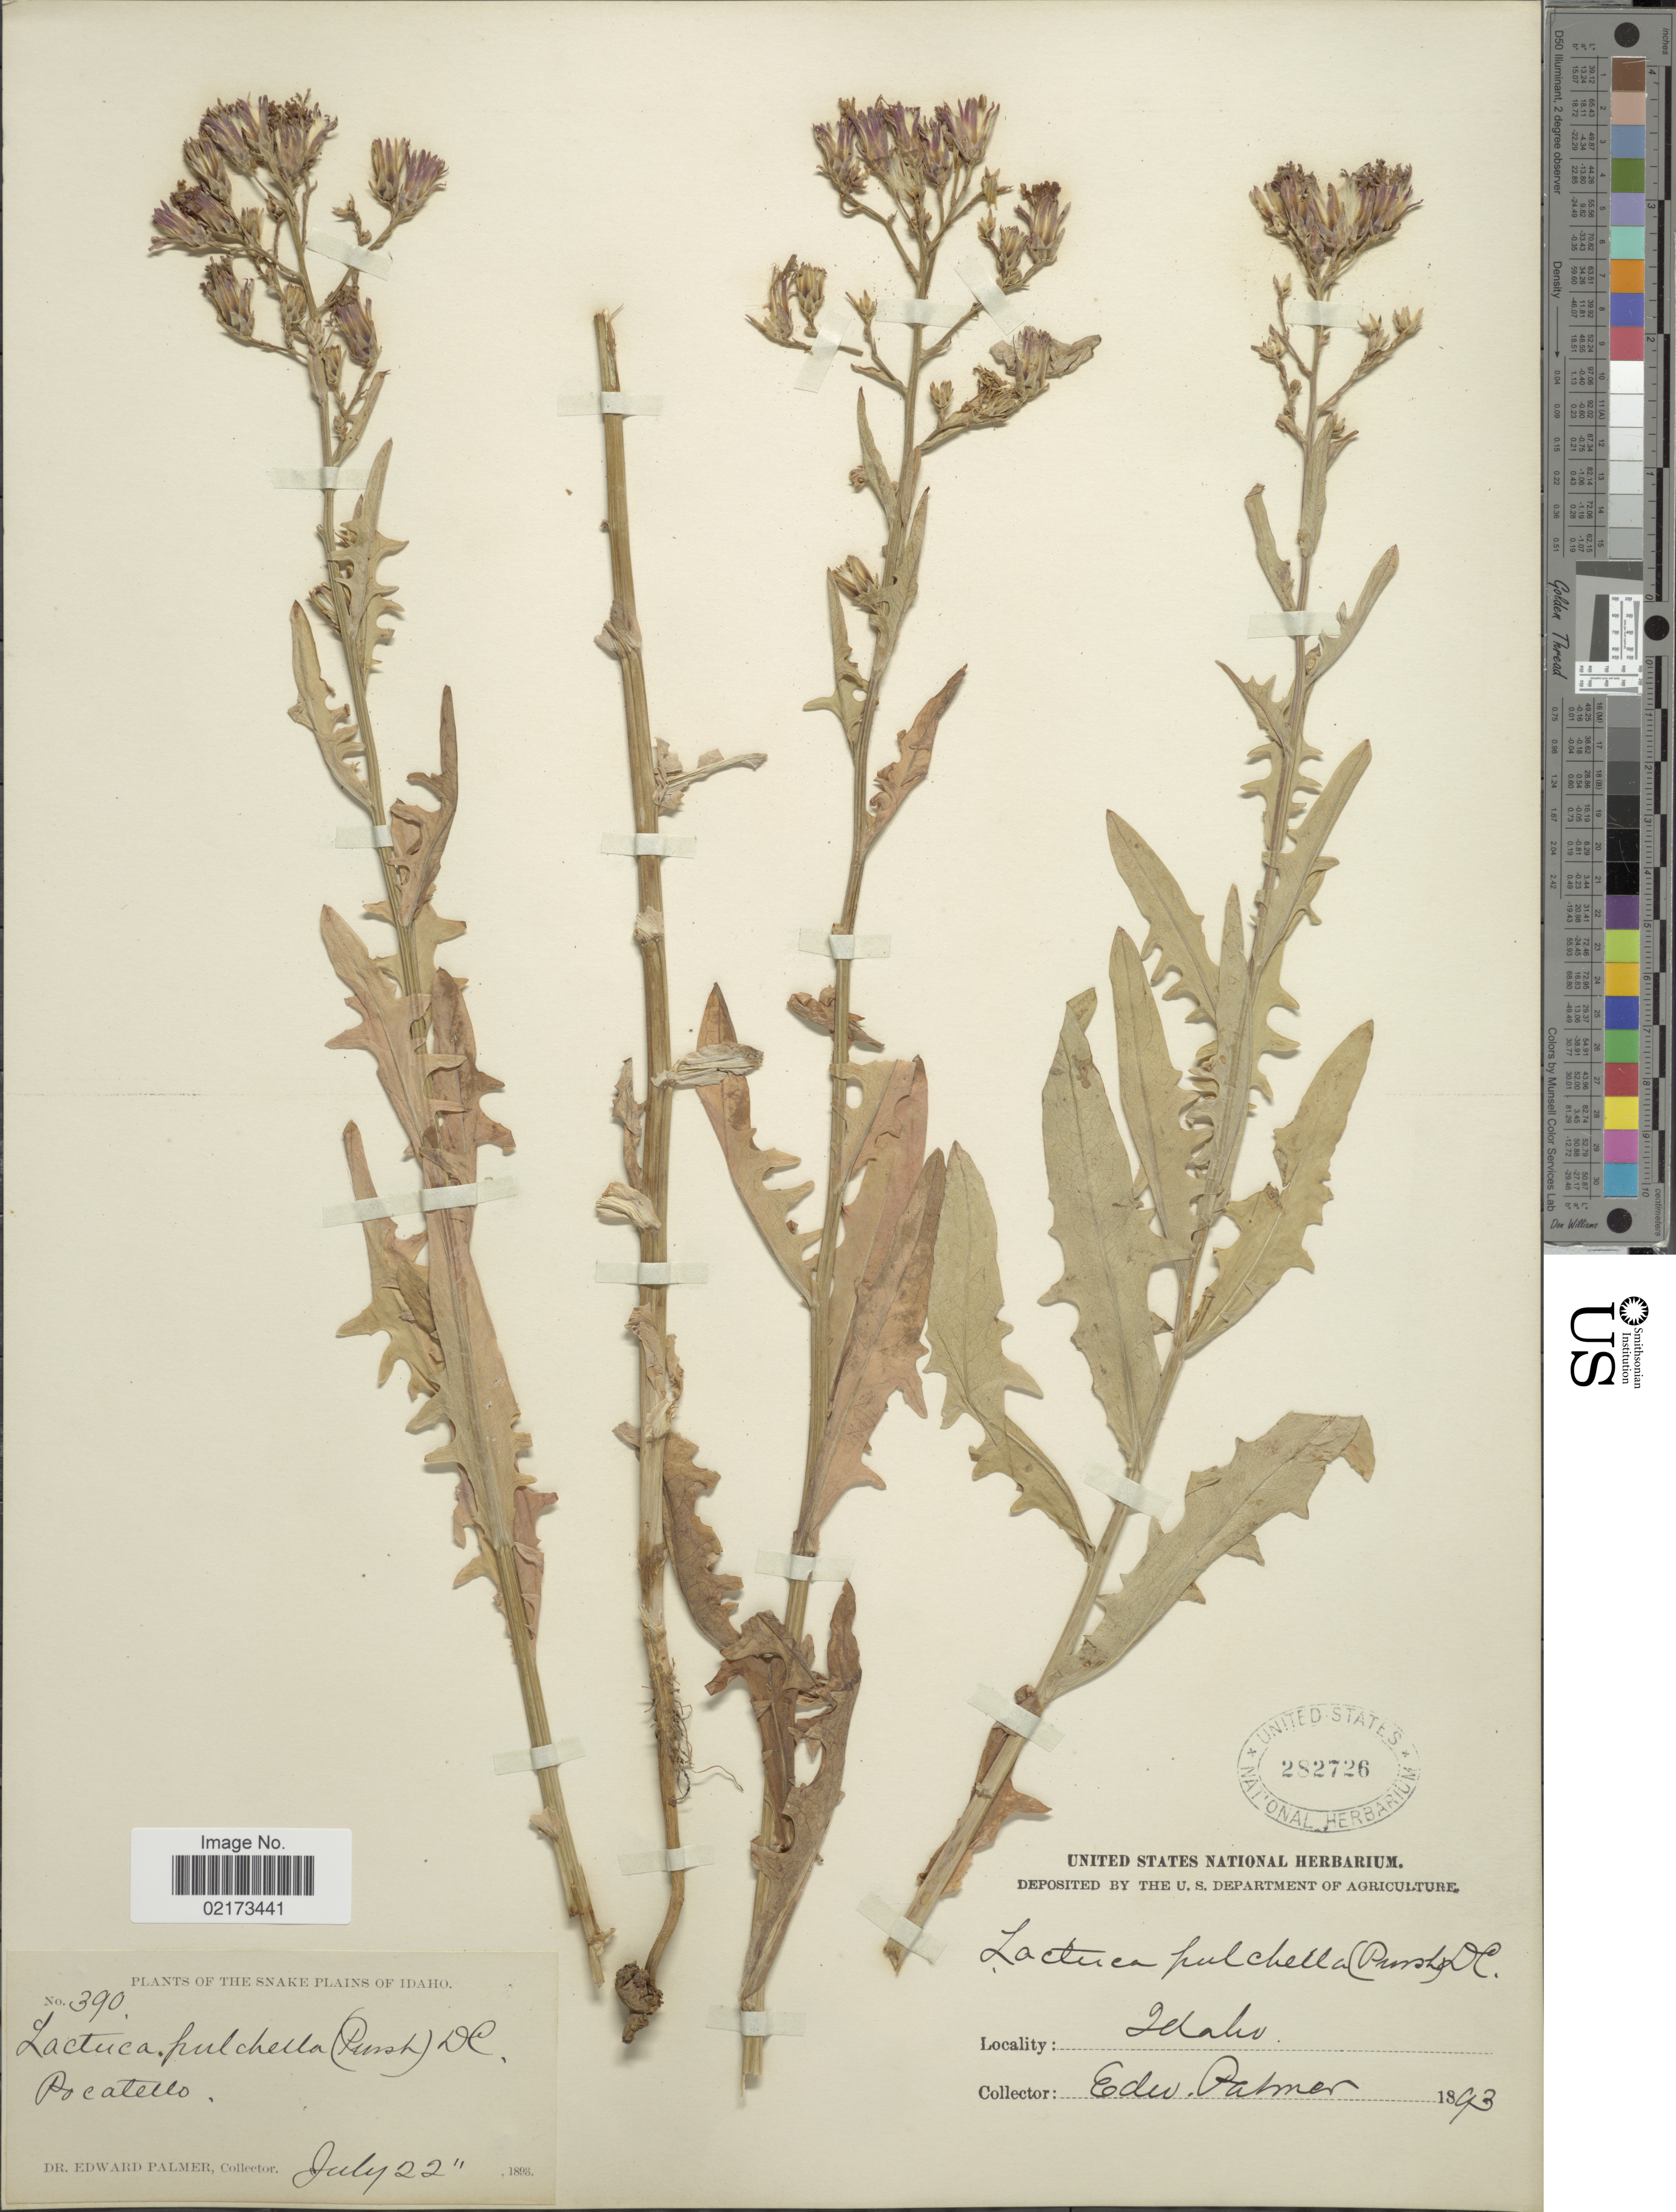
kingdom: Plantae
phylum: Tracheophyta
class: Magnoliopsida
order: Asterales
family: Asteraceae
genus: Lactuca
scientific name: Lactuca tatarica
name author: (L.) C.A. Mey.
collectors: E. Palmer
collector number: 390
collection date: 1893-07-22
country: United States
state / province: Idaho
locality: Snake Plains of Idaho, Pocatello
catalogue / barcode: US 282726